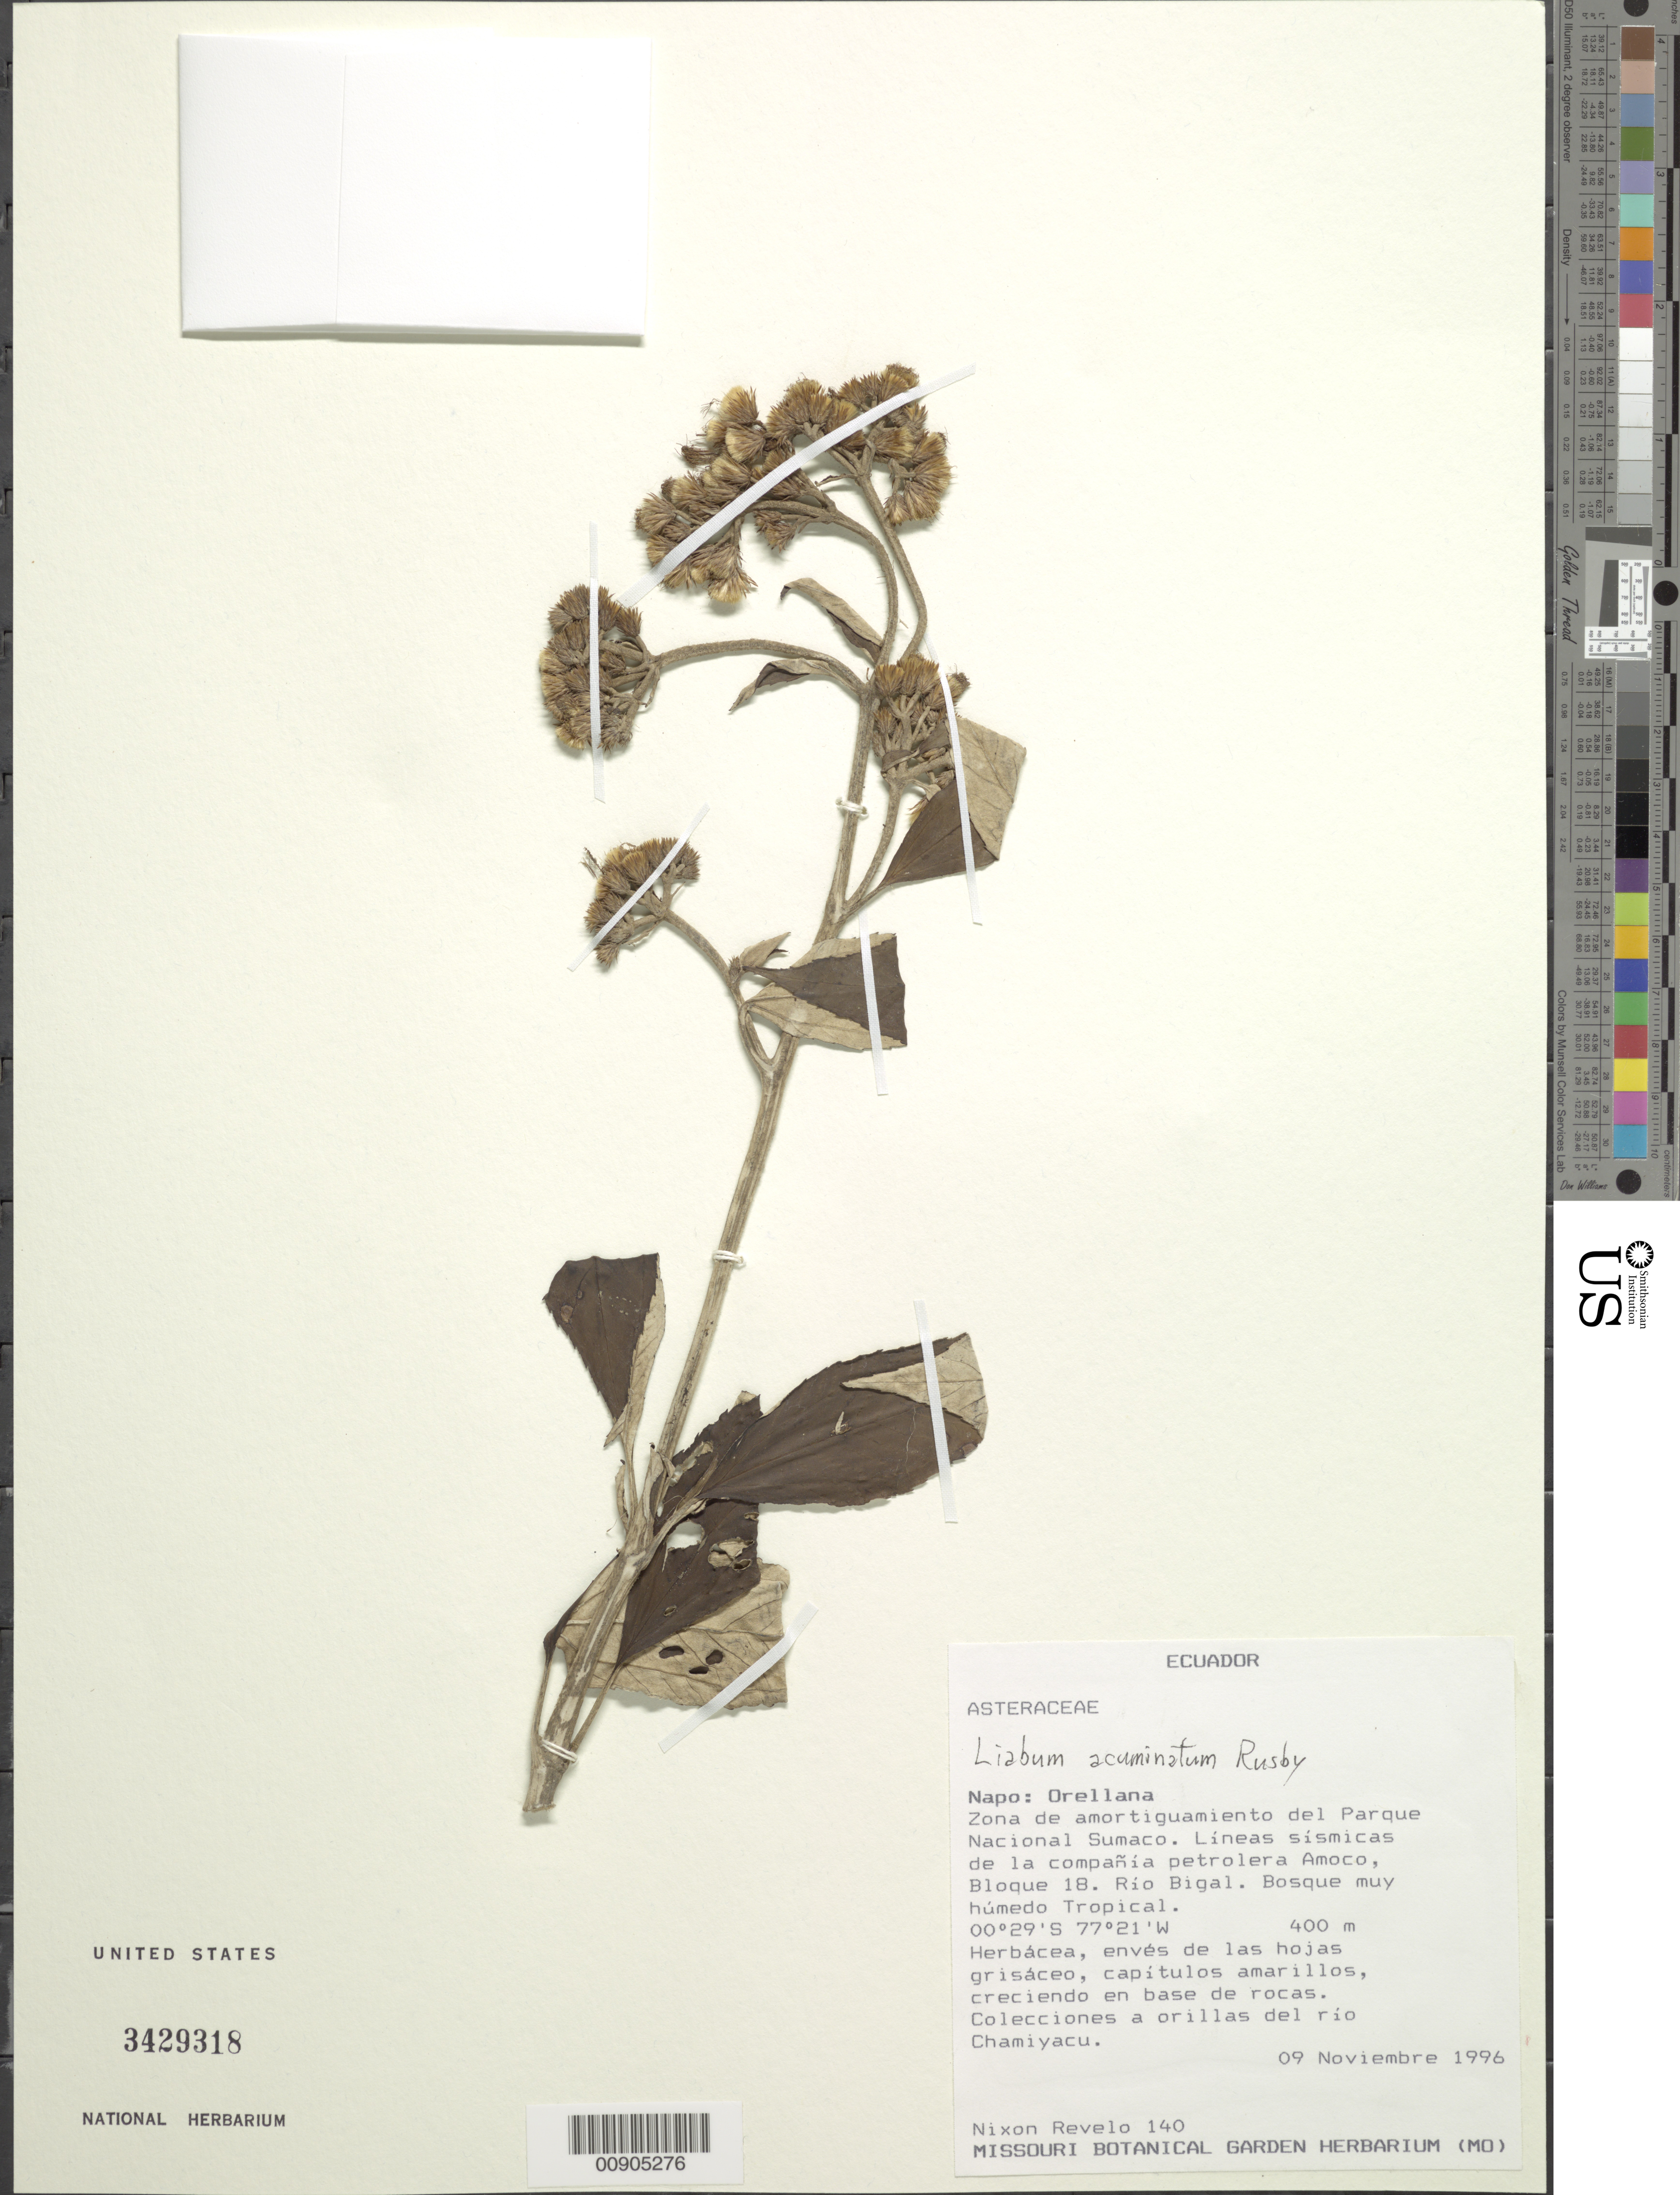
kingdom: Plantae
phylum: Tracheophyta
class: Magnoliopsida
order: Asterales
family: Asteraceae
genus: Liabum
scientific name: Liabum acuminatum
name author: Rusby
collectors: N. Revelo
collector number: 140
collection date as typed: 9 November 1996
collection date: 1996-11-09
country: Ecuador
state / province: Napo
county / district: Orellana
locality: Parque Nacional Sumaco, zona de amortiguamiento; lineas sismicas de la compania petrolera Amoco, Bloque 18, Rio Bigal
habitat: Bosque muy humedo tropical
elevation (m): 400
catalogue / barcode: US 3429318